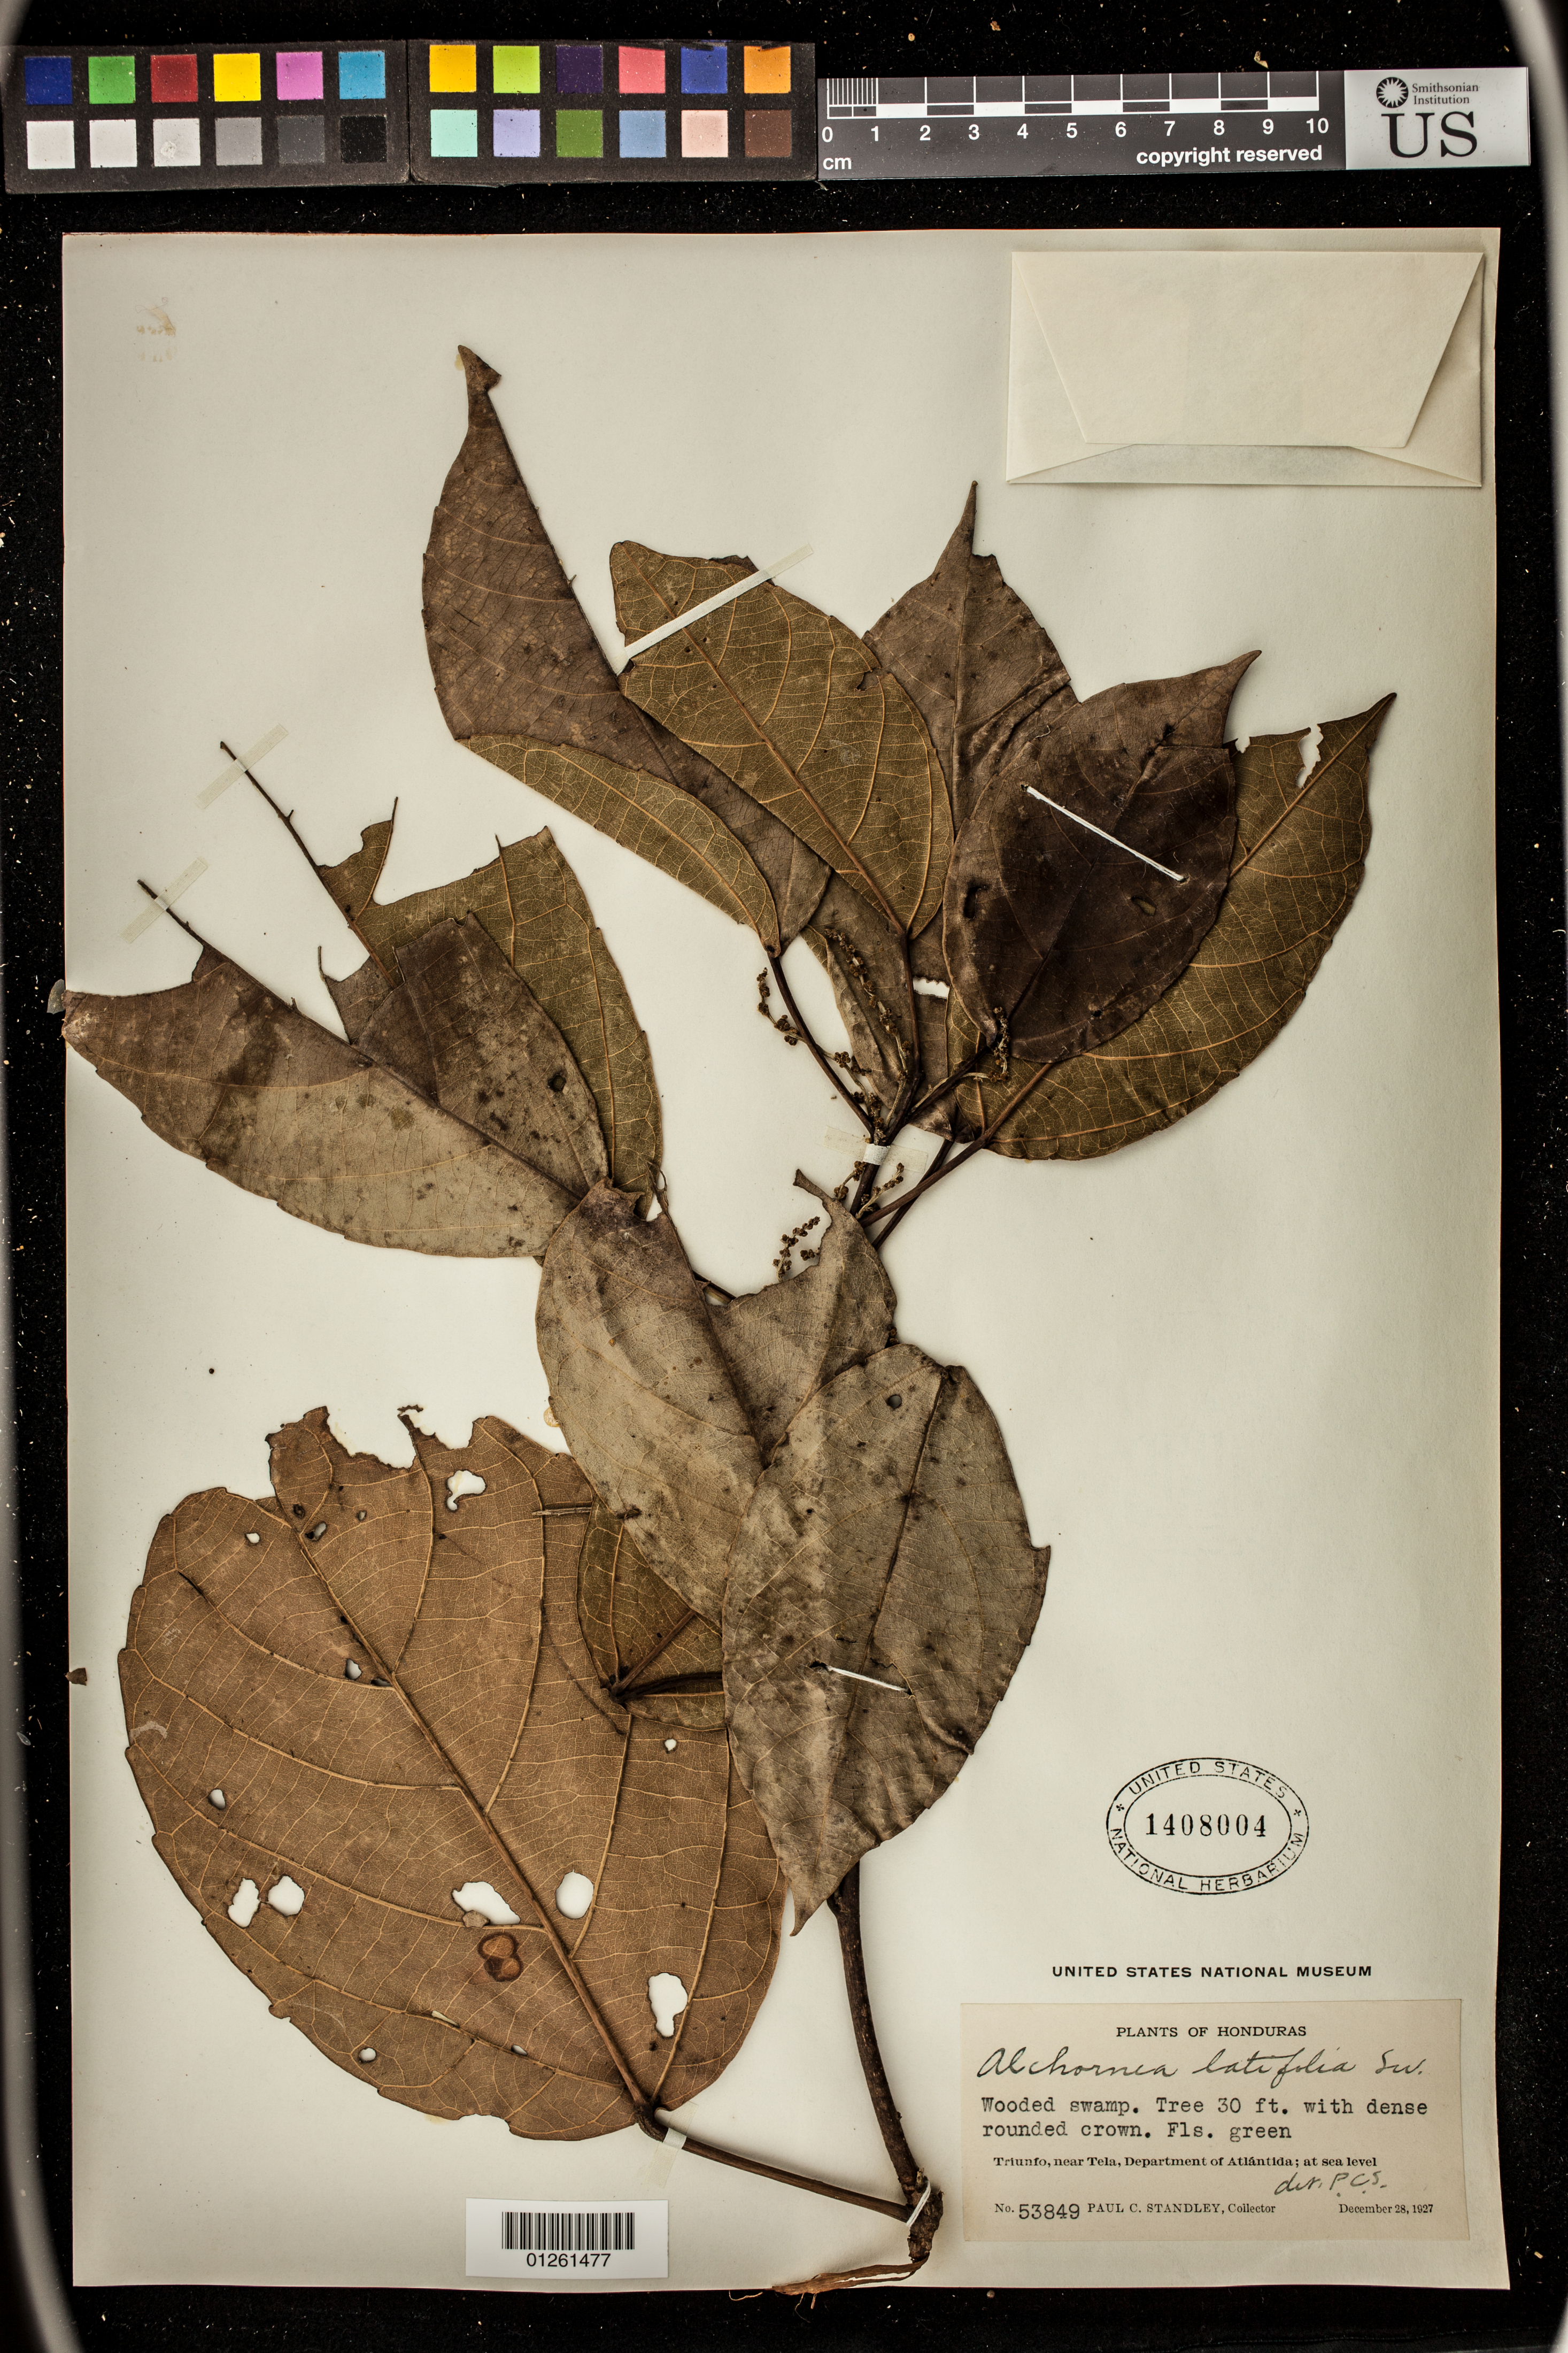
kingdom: Plantae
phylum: Tracheophyta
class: Magnoliopsida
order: Malpighiales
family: Euphorbiaceae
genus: Alchornea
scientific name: Alchornea latifolia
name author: Sw.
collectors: P. C. Standley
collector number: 53849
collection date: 1927-12-28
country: Honduras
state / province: Atlántida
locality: triunfo, near Tela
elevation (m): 0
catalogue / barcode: US 1408004